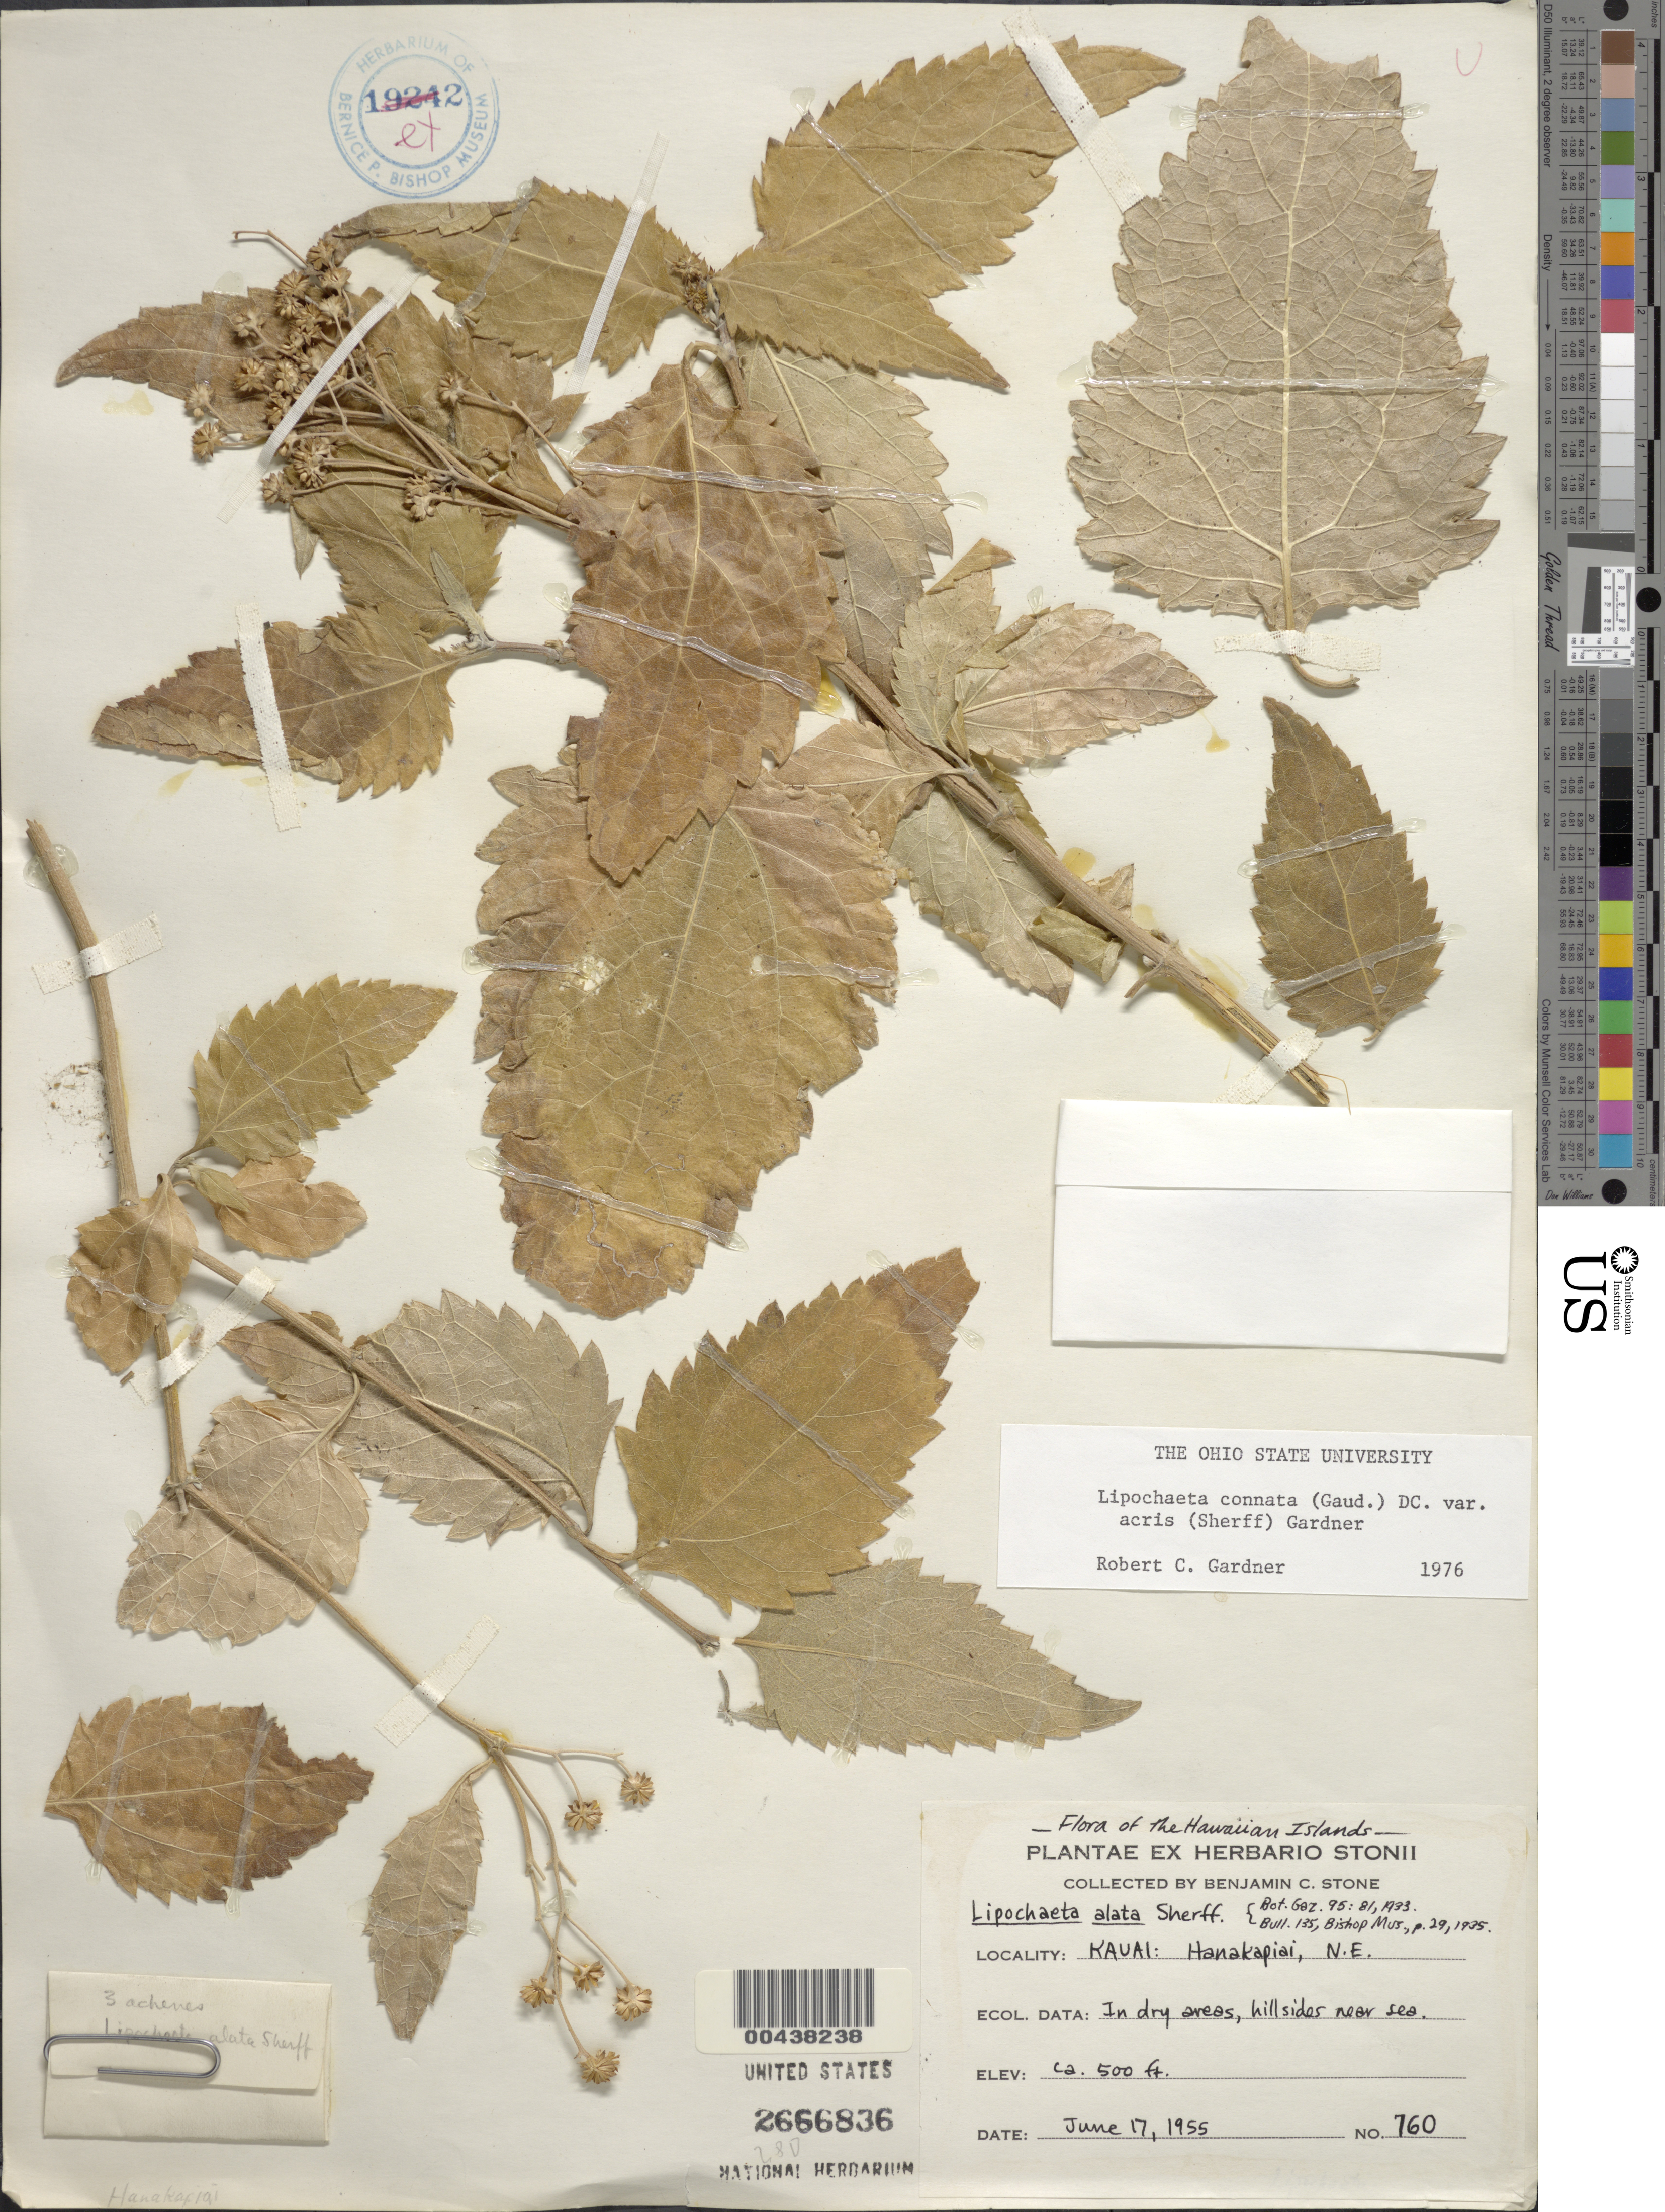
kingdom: Plantae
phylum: Tracheophyta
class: Magnoliopsida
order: Asterales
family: Asteraceae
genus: Lipochaeta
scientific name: Lipochaeta connata subsp. acris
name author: (Sherff) W.L. Wagner & H. Rob.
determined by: Gardner, R. C.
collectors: B. C. Stone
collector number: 760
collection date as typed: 17 Jul 1955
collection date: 1955-07-17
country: United States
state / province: Hawaii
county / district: Kauai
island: Kaua'i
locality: Hanakapiai, Northeast, hillsides near sea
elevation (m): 152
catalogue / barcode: US 2666836